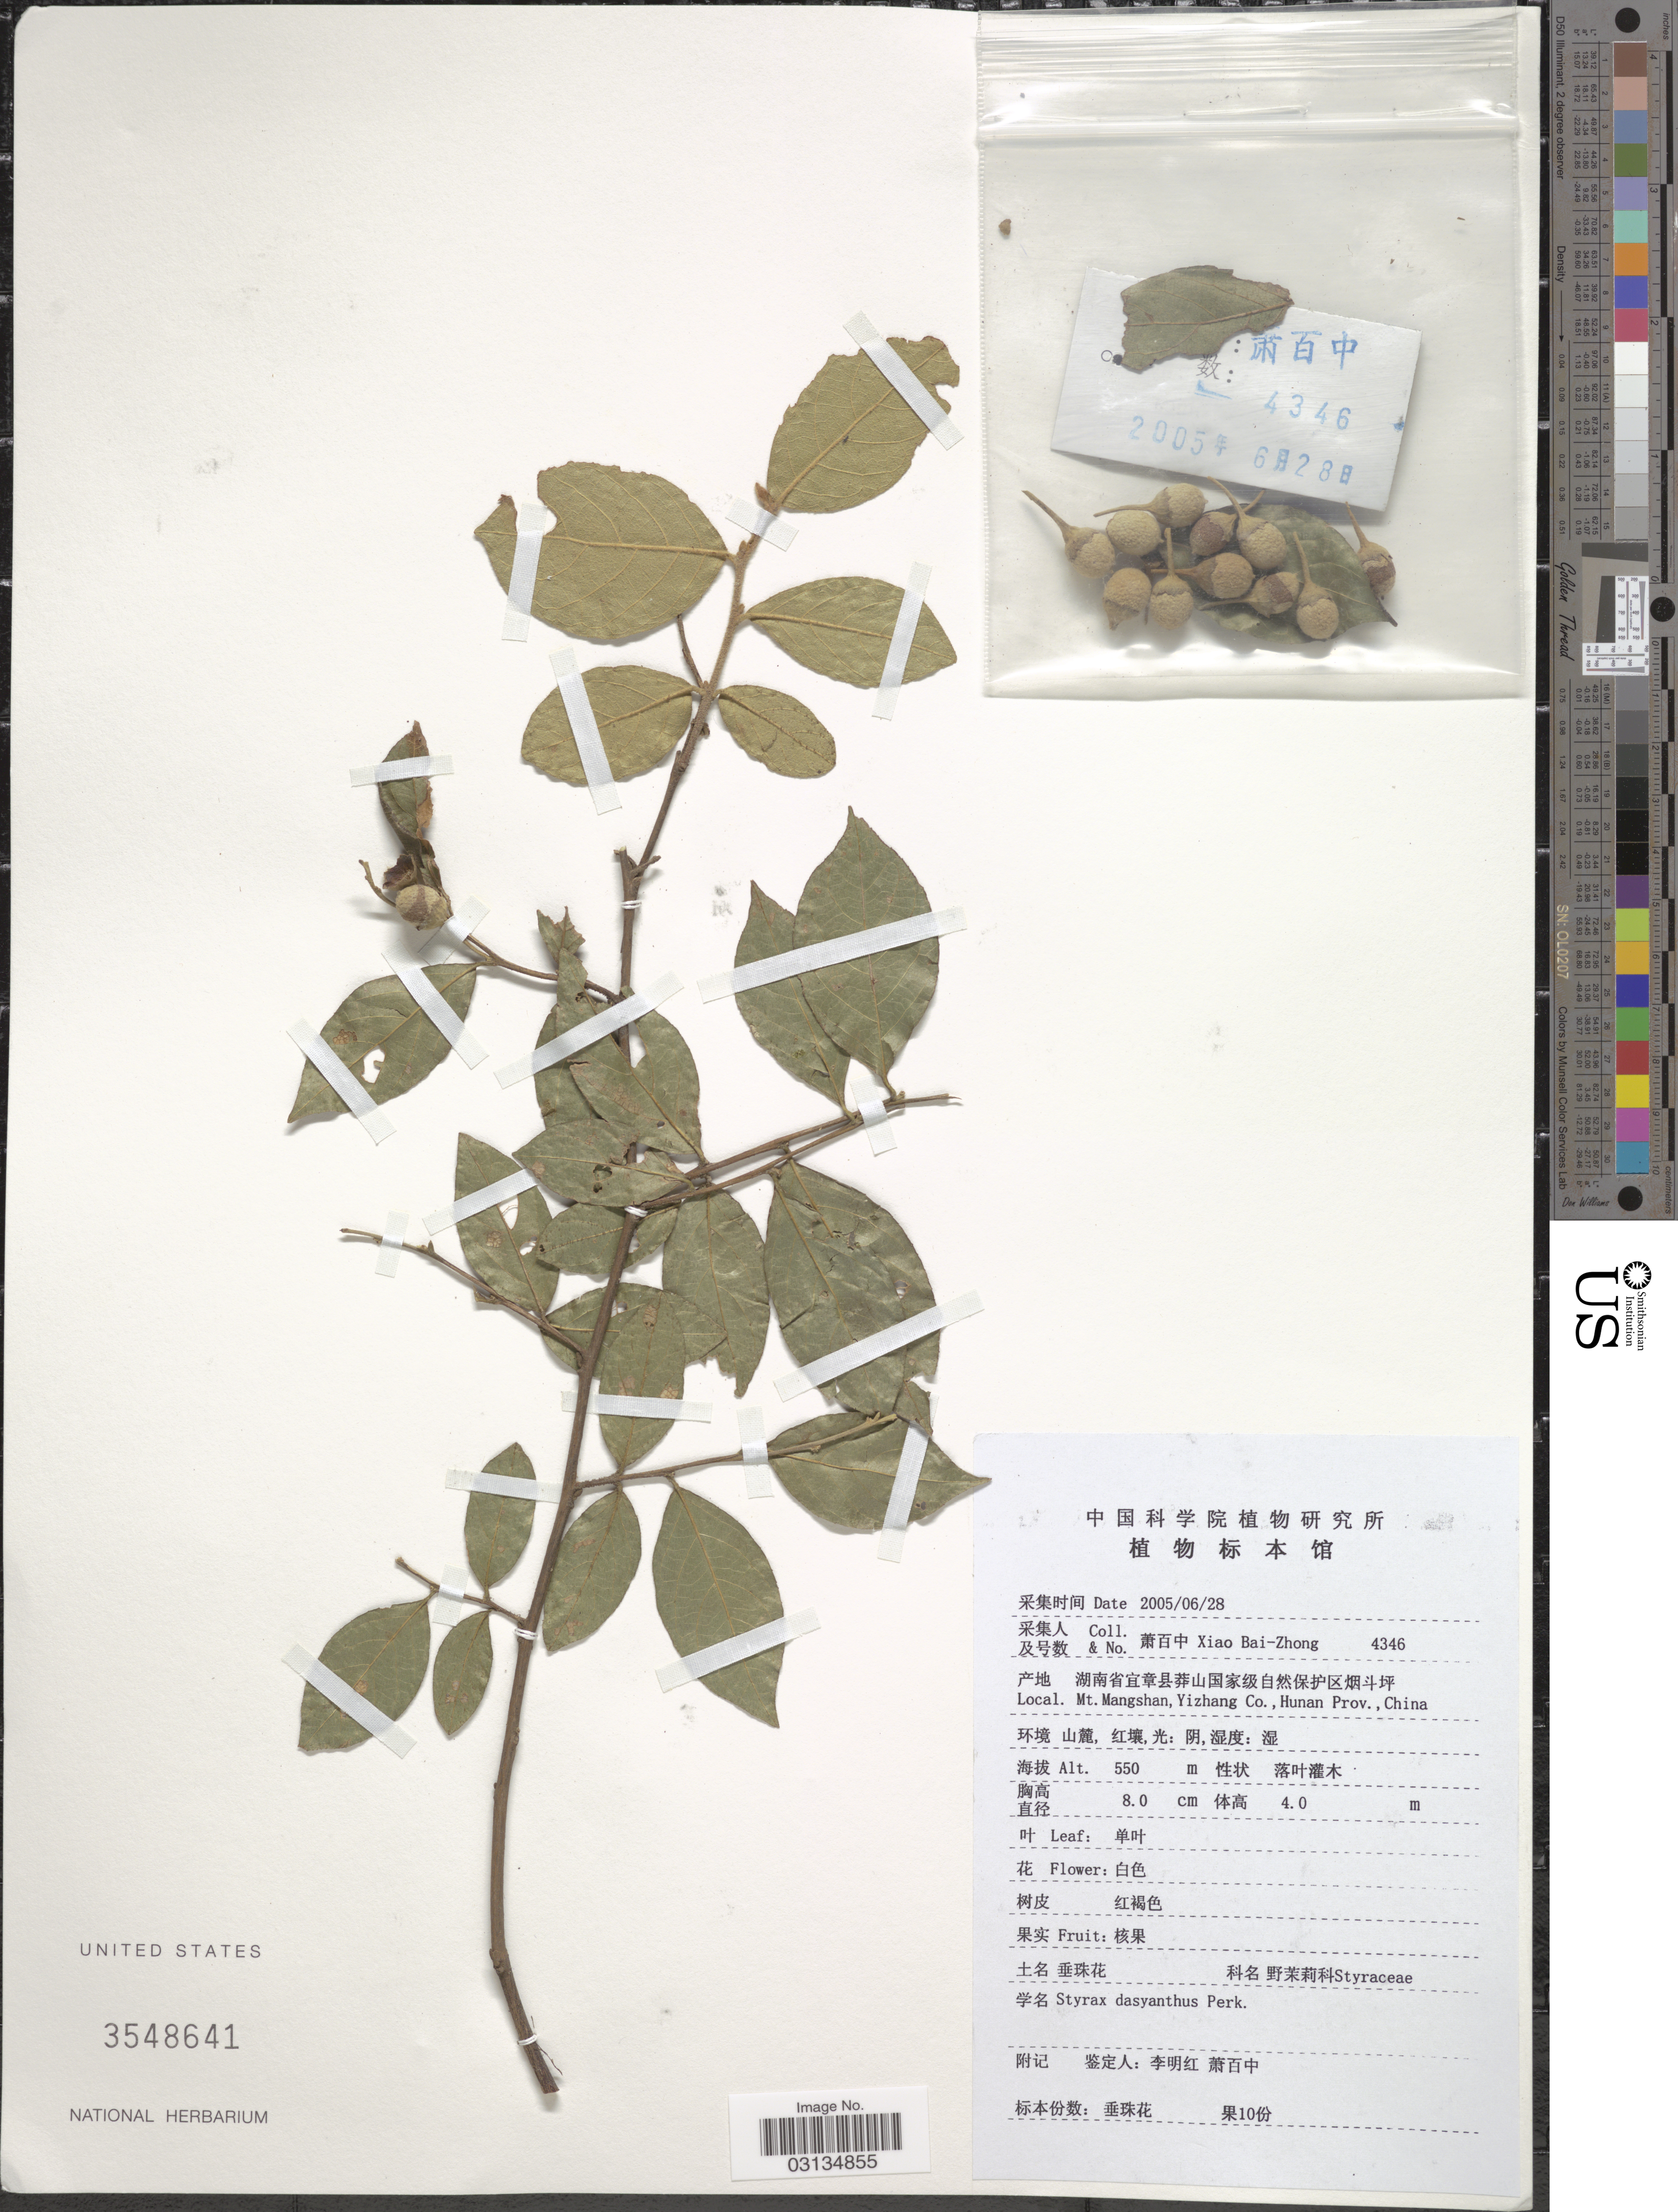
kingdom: Plantae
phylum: Tracheophyta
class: Magnoliopsida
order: Ericales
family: Styracaceae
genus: Styrax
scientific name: Styrax dasyanthus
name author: Perkins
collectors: B. Z. Xiao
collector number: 4346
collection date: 2005-06-28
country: China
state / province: Hunan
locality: Mt. Mangshan, Yizhang Co.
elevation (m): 550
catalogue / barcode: US 3548641